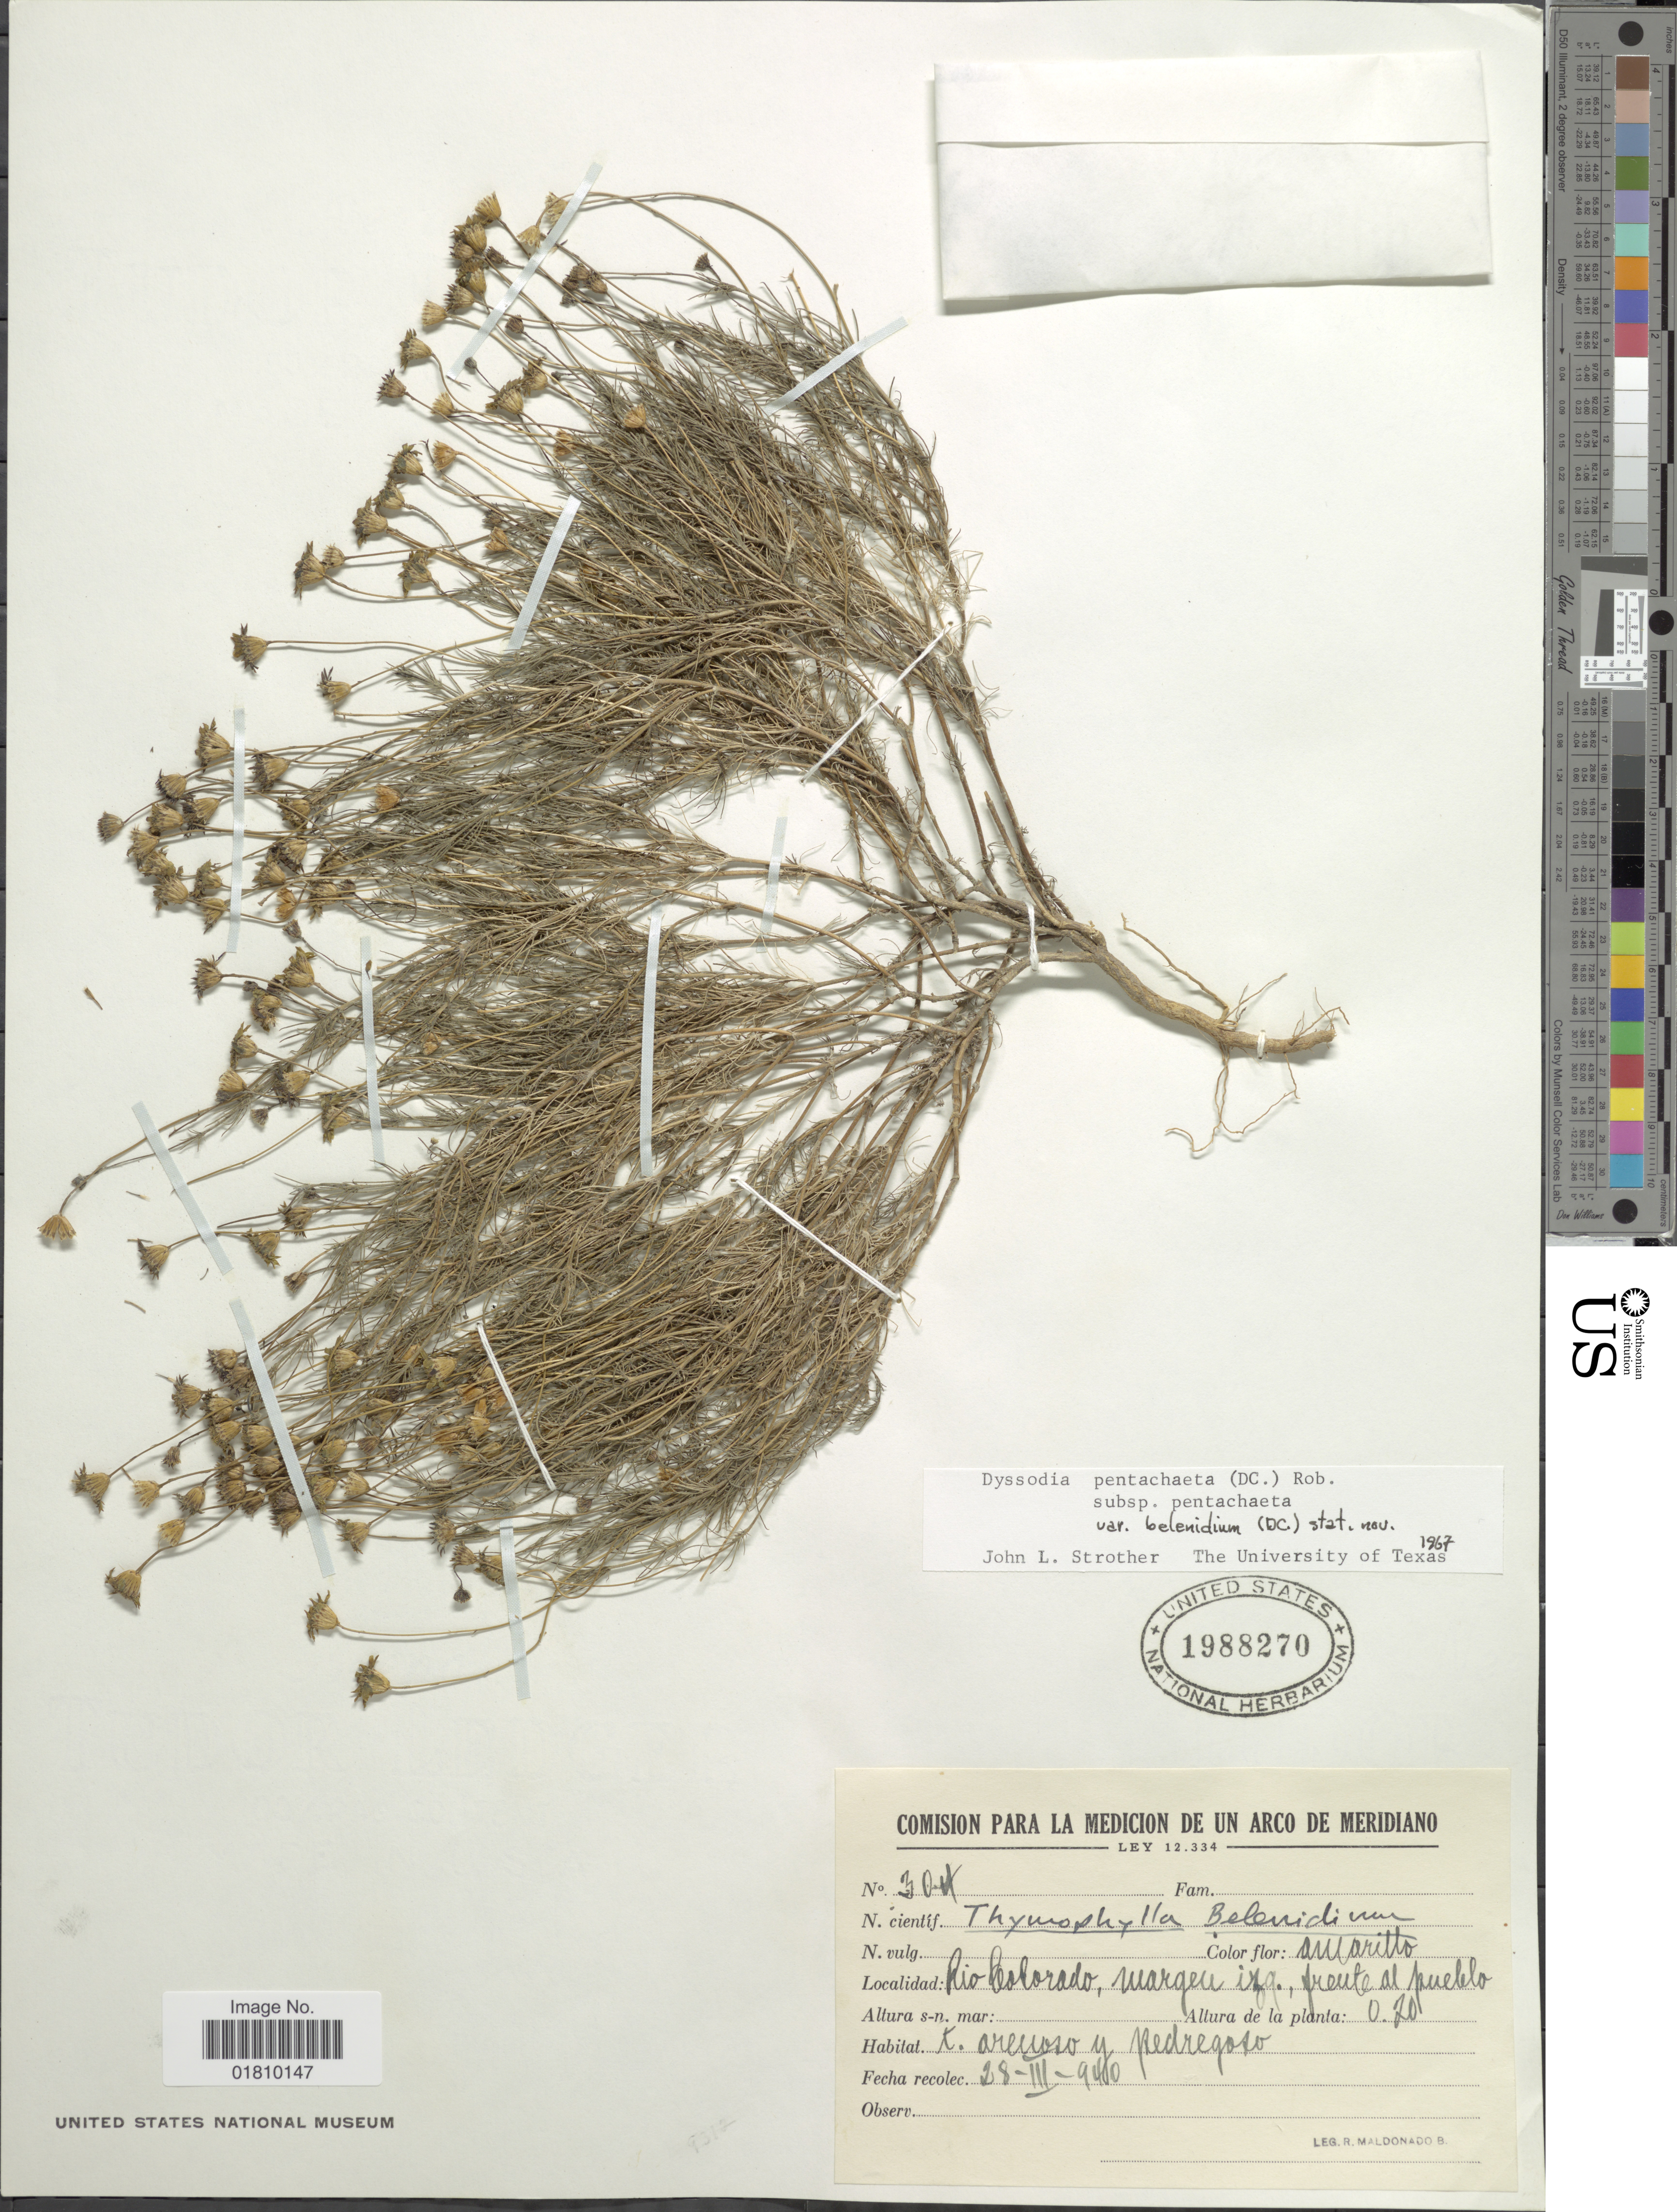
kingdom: Plantae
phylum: Tracheophyta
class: Magnoliopsida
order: Asterales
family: Asteraceae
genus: Thymophylla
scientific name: Thymophylla pentachaeta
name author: (DC.) Small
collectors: R. Maldonado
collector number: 304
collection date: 1940-03-28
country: Argentina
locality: Rio Colorado, marqen iza. [interpreted] frente al pueblo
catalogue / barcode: US 1988270